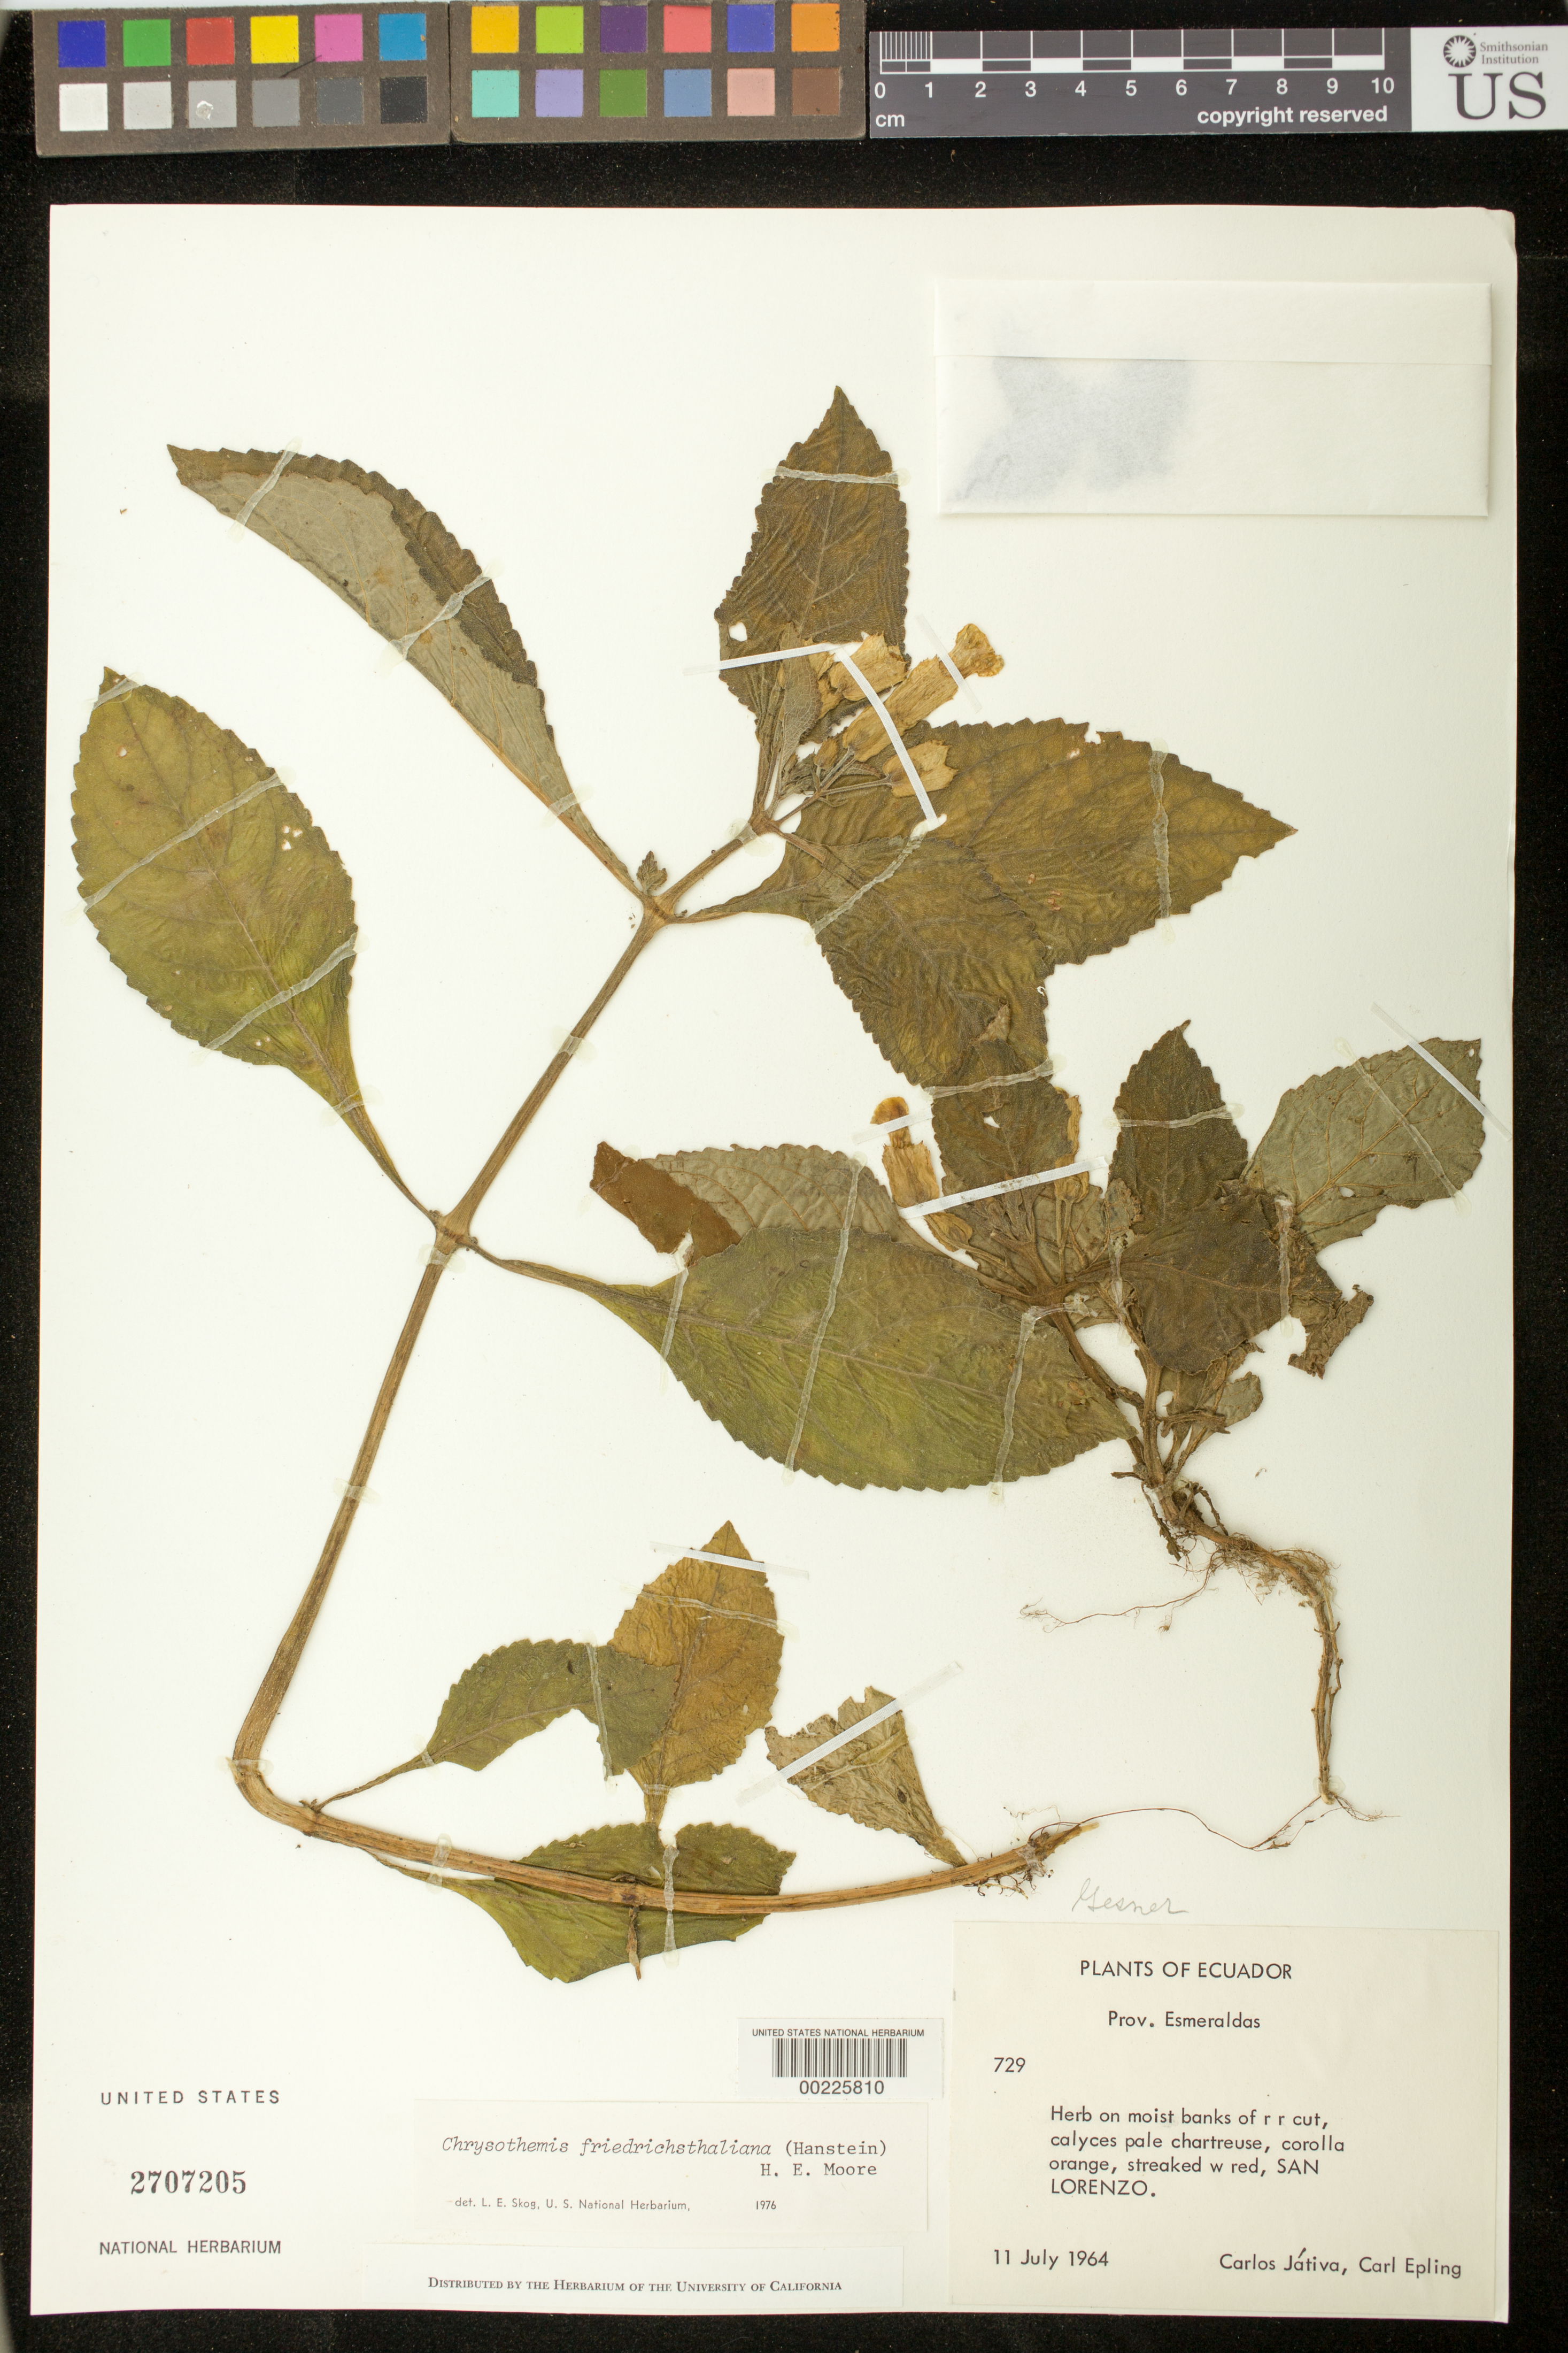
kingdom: Plantae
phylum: Tracheophyta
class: Magnoliopsida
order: Lamiales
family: Gesneriaceae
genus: Chrysothemis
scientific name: Chrysothemis friedrichsthaliana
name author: (Hanst.) H.E. Moore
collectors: C. D. Játiva & C. C. Epling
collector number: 729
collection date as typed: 11 Jul 1964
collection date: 1964-07-11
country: Ecuador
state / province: Esmeraldas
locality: San Lorenzo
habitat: Moist banks of r r cut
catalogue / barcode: US 2707205